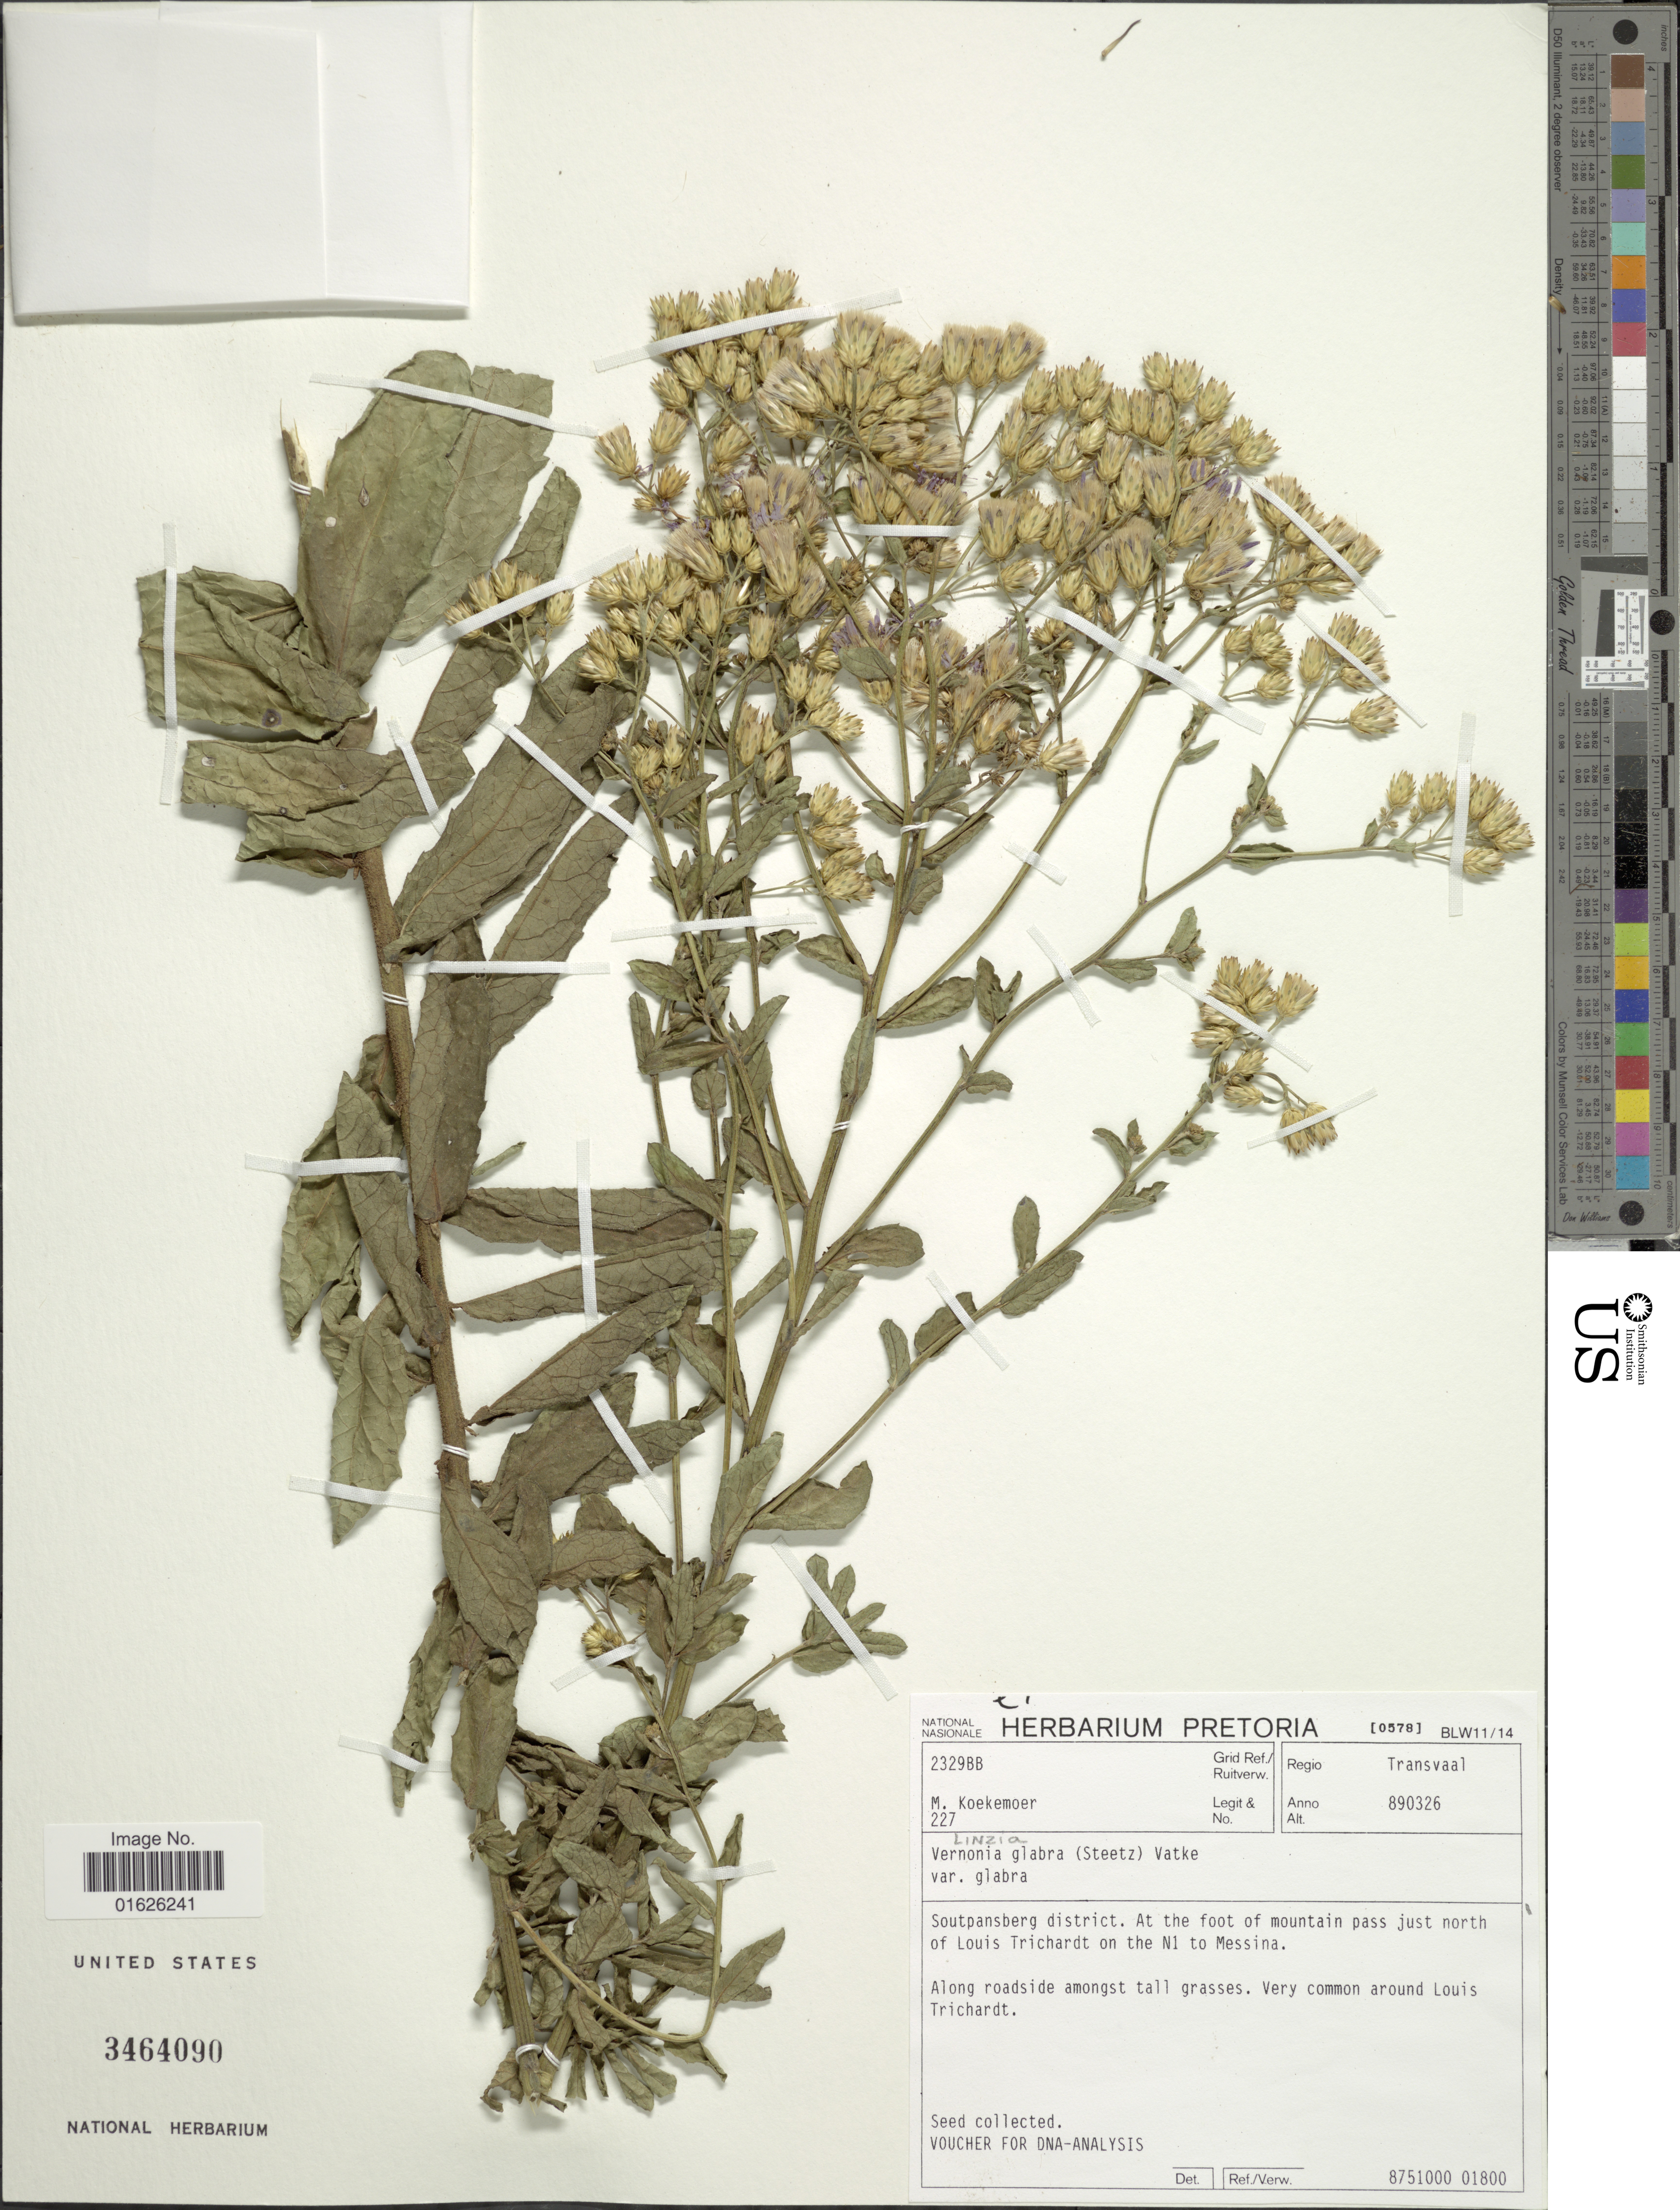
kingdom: Plantae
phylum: Tracheophyta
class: Magnoliopsida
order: Asterales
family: Asteraceae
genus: Linzia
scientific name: Linzia glabra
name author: Steetz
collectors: M. Koekemoer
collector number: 227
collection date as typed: Transcribed d/m/y: 26/3/89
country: South Africa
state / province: Limpopo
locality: Transvaal, Soutpansberg district, At the foot of mountain pass just north of Louis Trichardt on the N1 to Messina.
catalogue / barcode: US 3464090